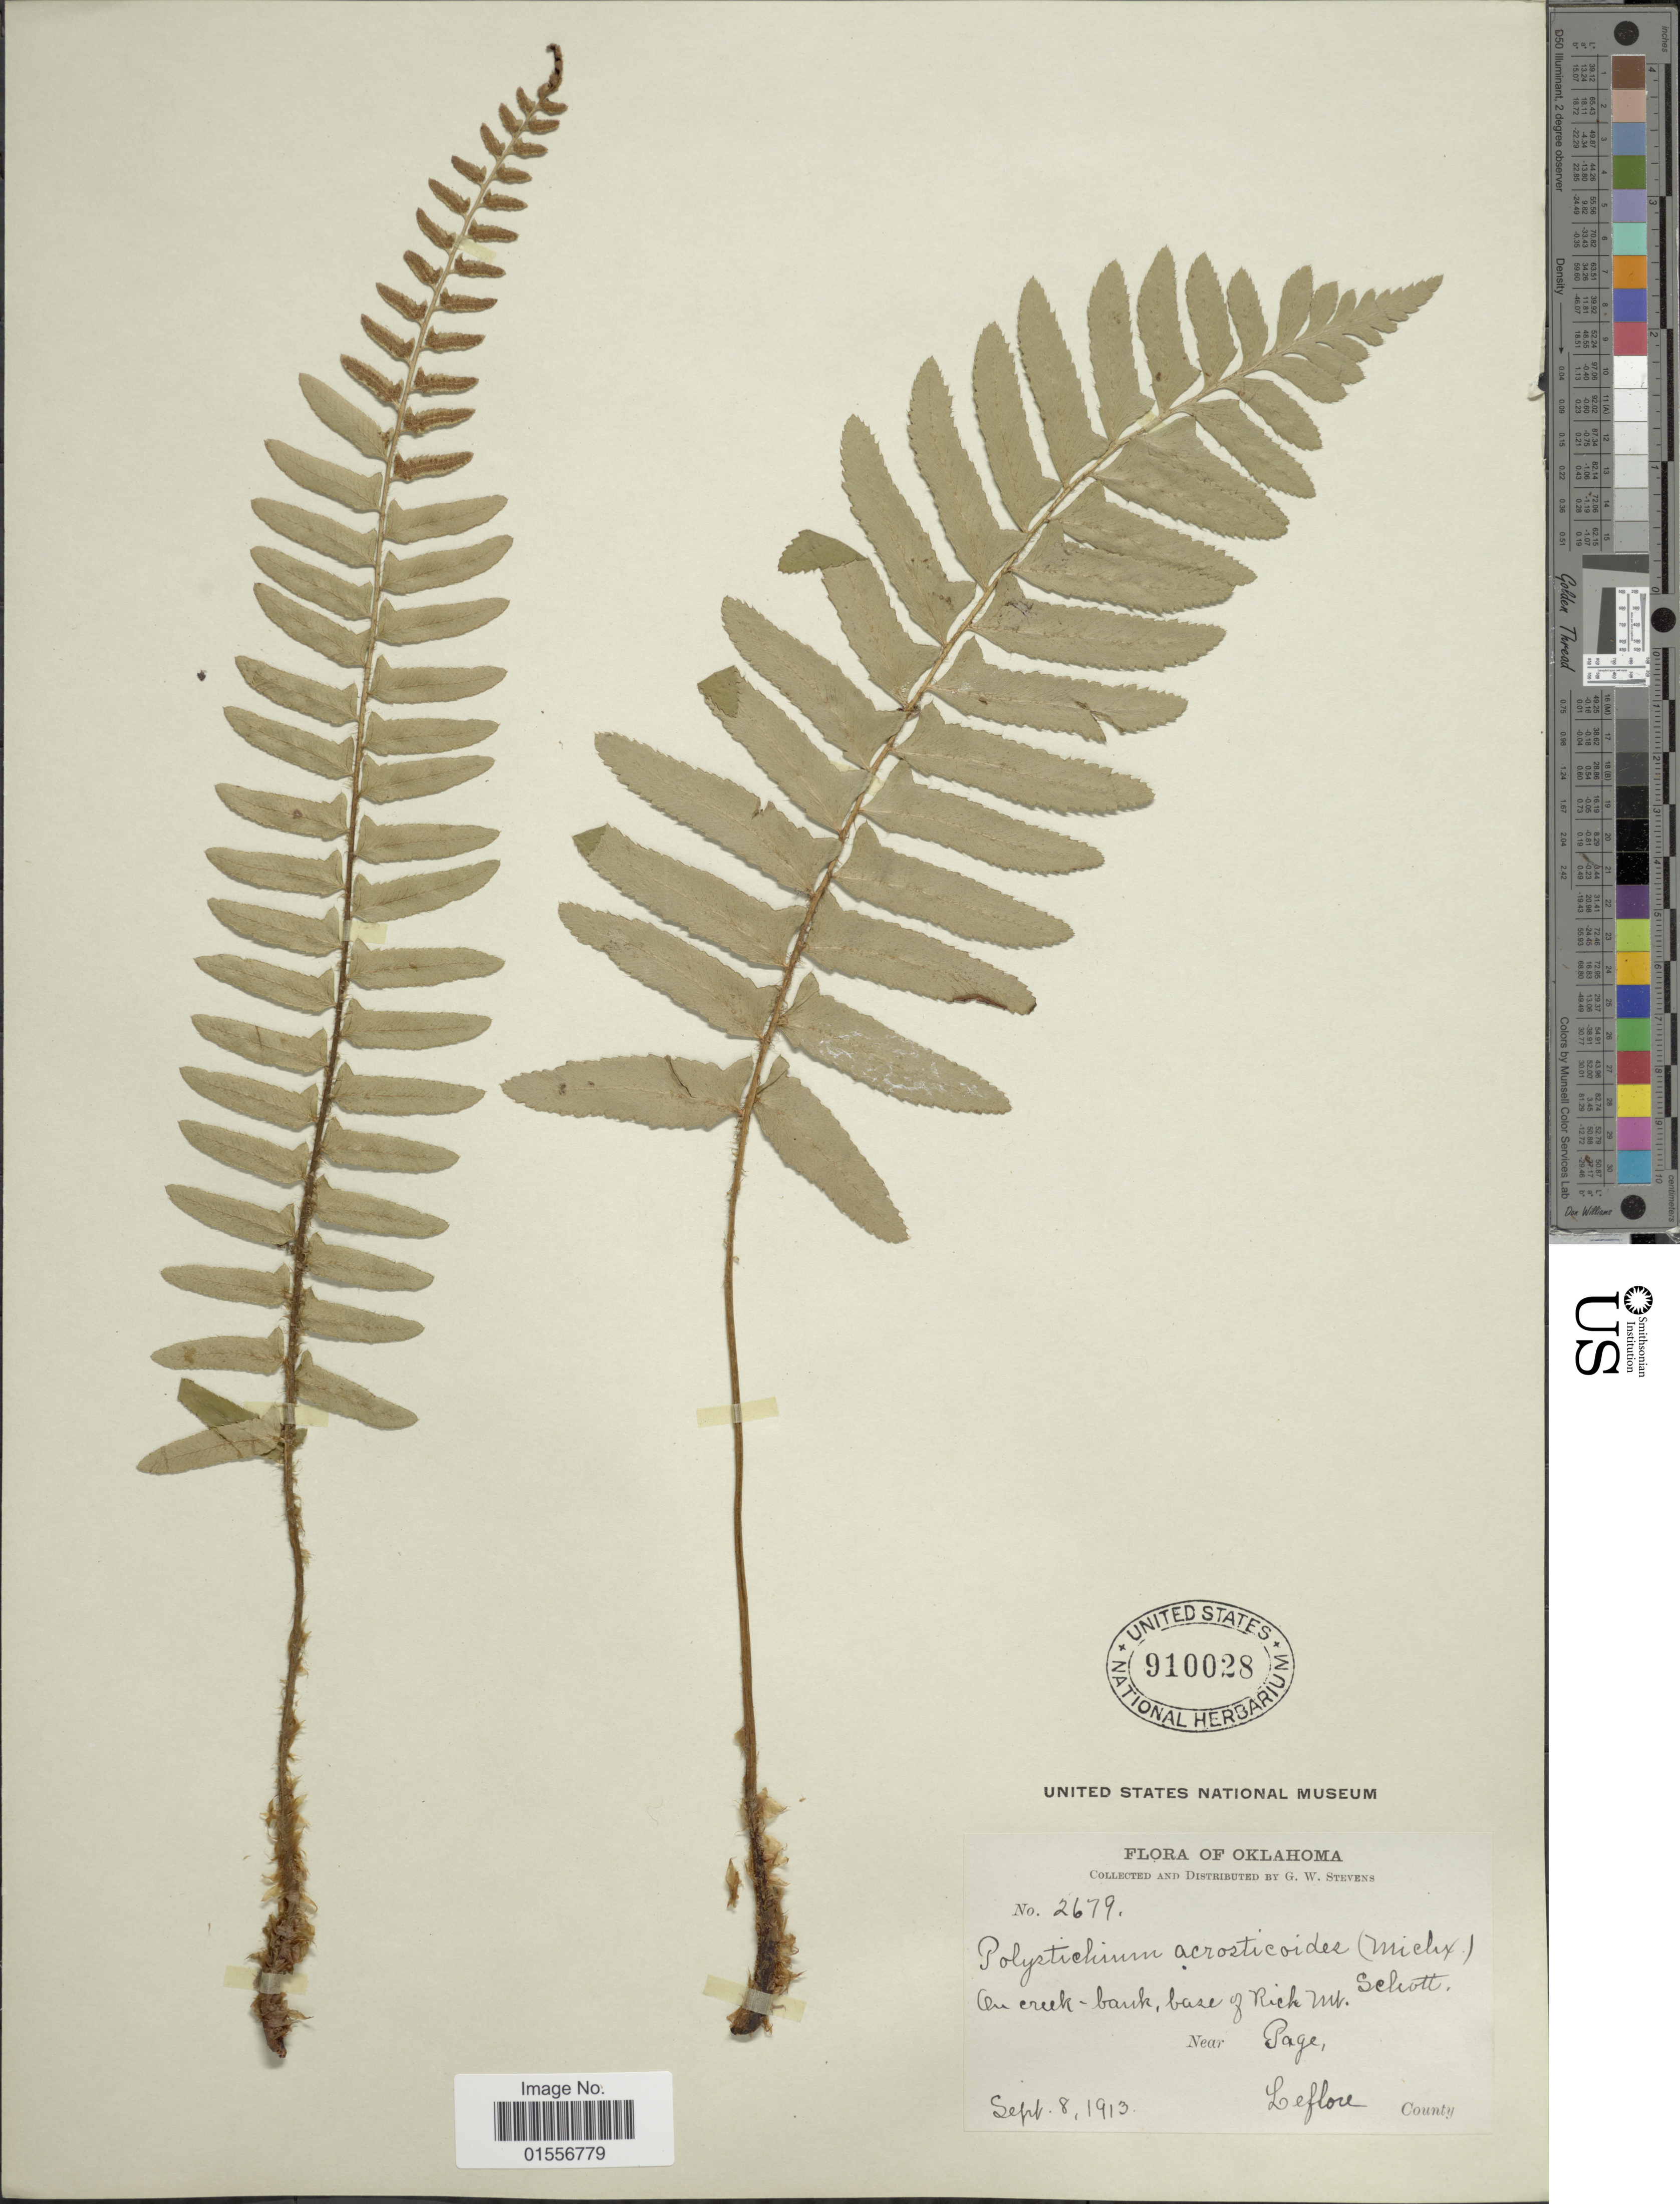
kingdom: Plantae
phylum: Tracheophyta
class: Polypodiopsida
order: Polypodiales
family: Dryopteridaceae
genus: Polystichum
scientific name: Polystichum acrostichoides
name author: (Michx.) Schott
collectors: G. W. Stevens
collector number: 2679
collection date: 1913-09-08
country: United States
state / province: Oklahoma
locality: On creek-bank, base of Rich Mt., near Page, Leflore County.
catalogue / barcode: US 910028